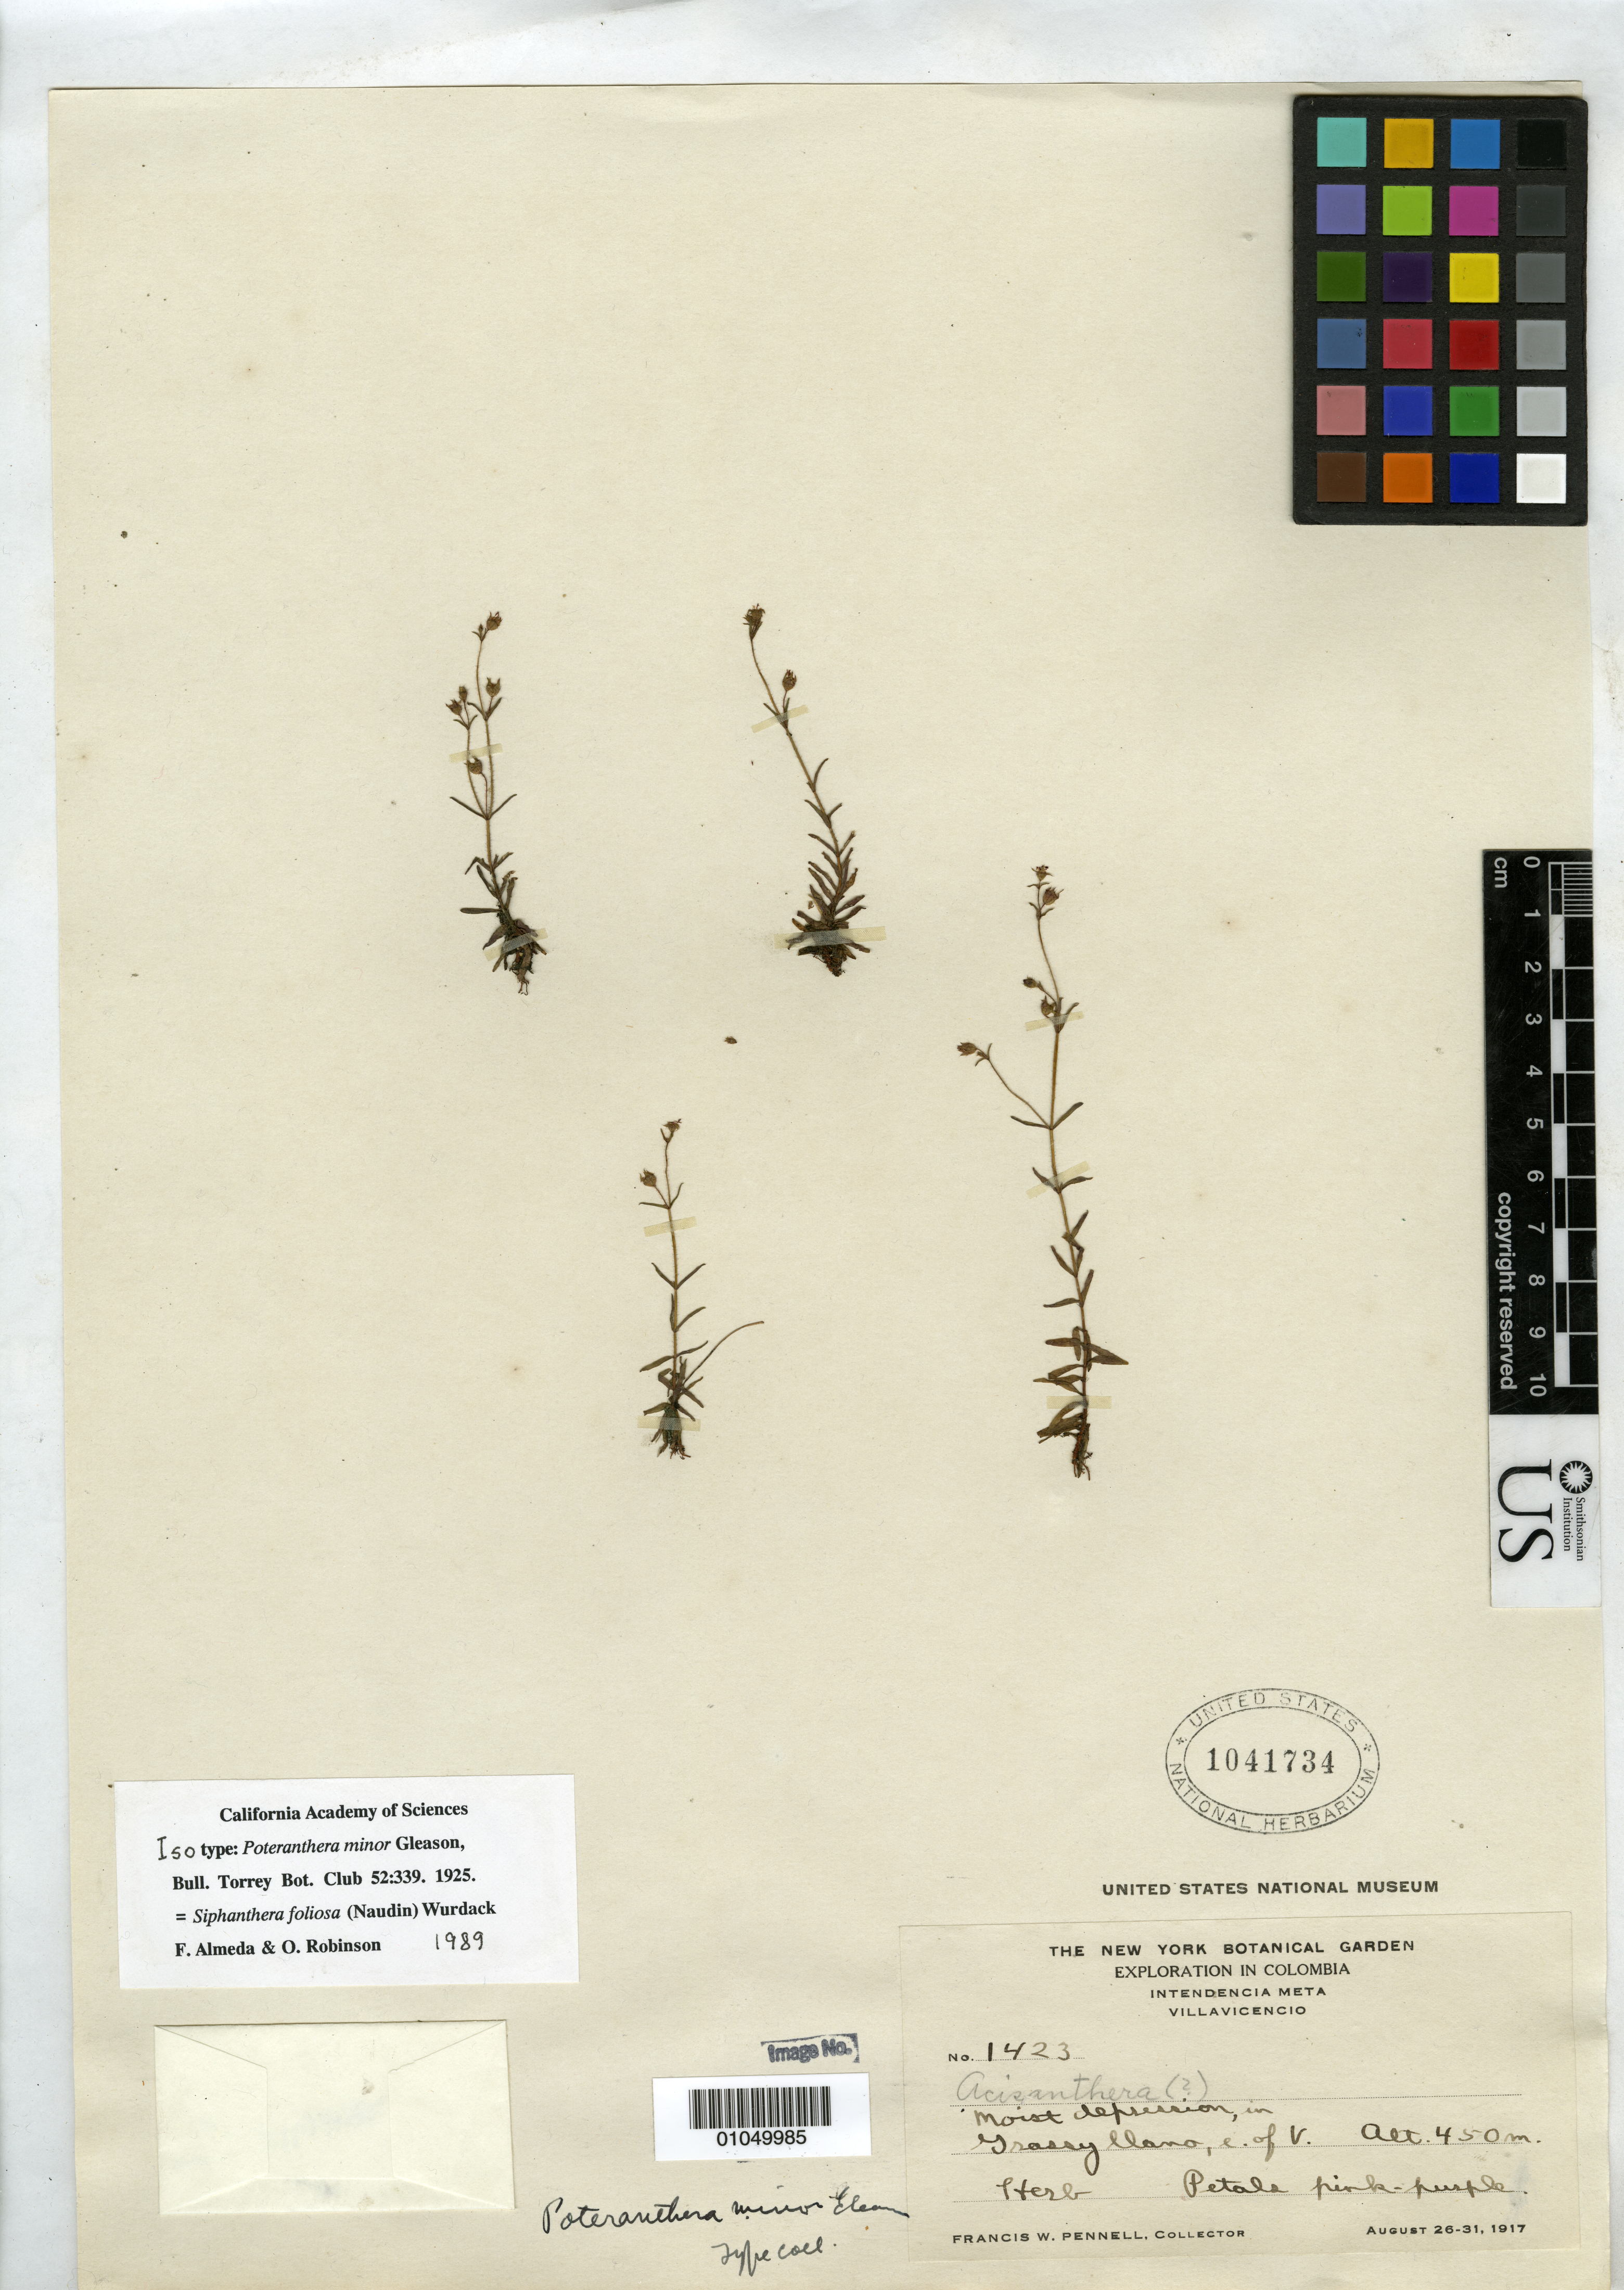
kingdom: Plantae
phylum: Tracheophyta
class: Magnoliopsida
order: Myrtales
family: Melastomataceae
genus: Poteranthera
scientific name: Poteranthera minor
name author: Gleason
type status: Isotype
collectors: F. W. Pennell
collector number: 1423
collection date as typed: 26 Aug 1917 to 31 Aug 1917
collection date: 1917-08-26/1917-08-31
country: Colombia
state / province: Meta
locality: Villa Vicencia.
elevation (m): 450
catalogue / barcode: US 1041734